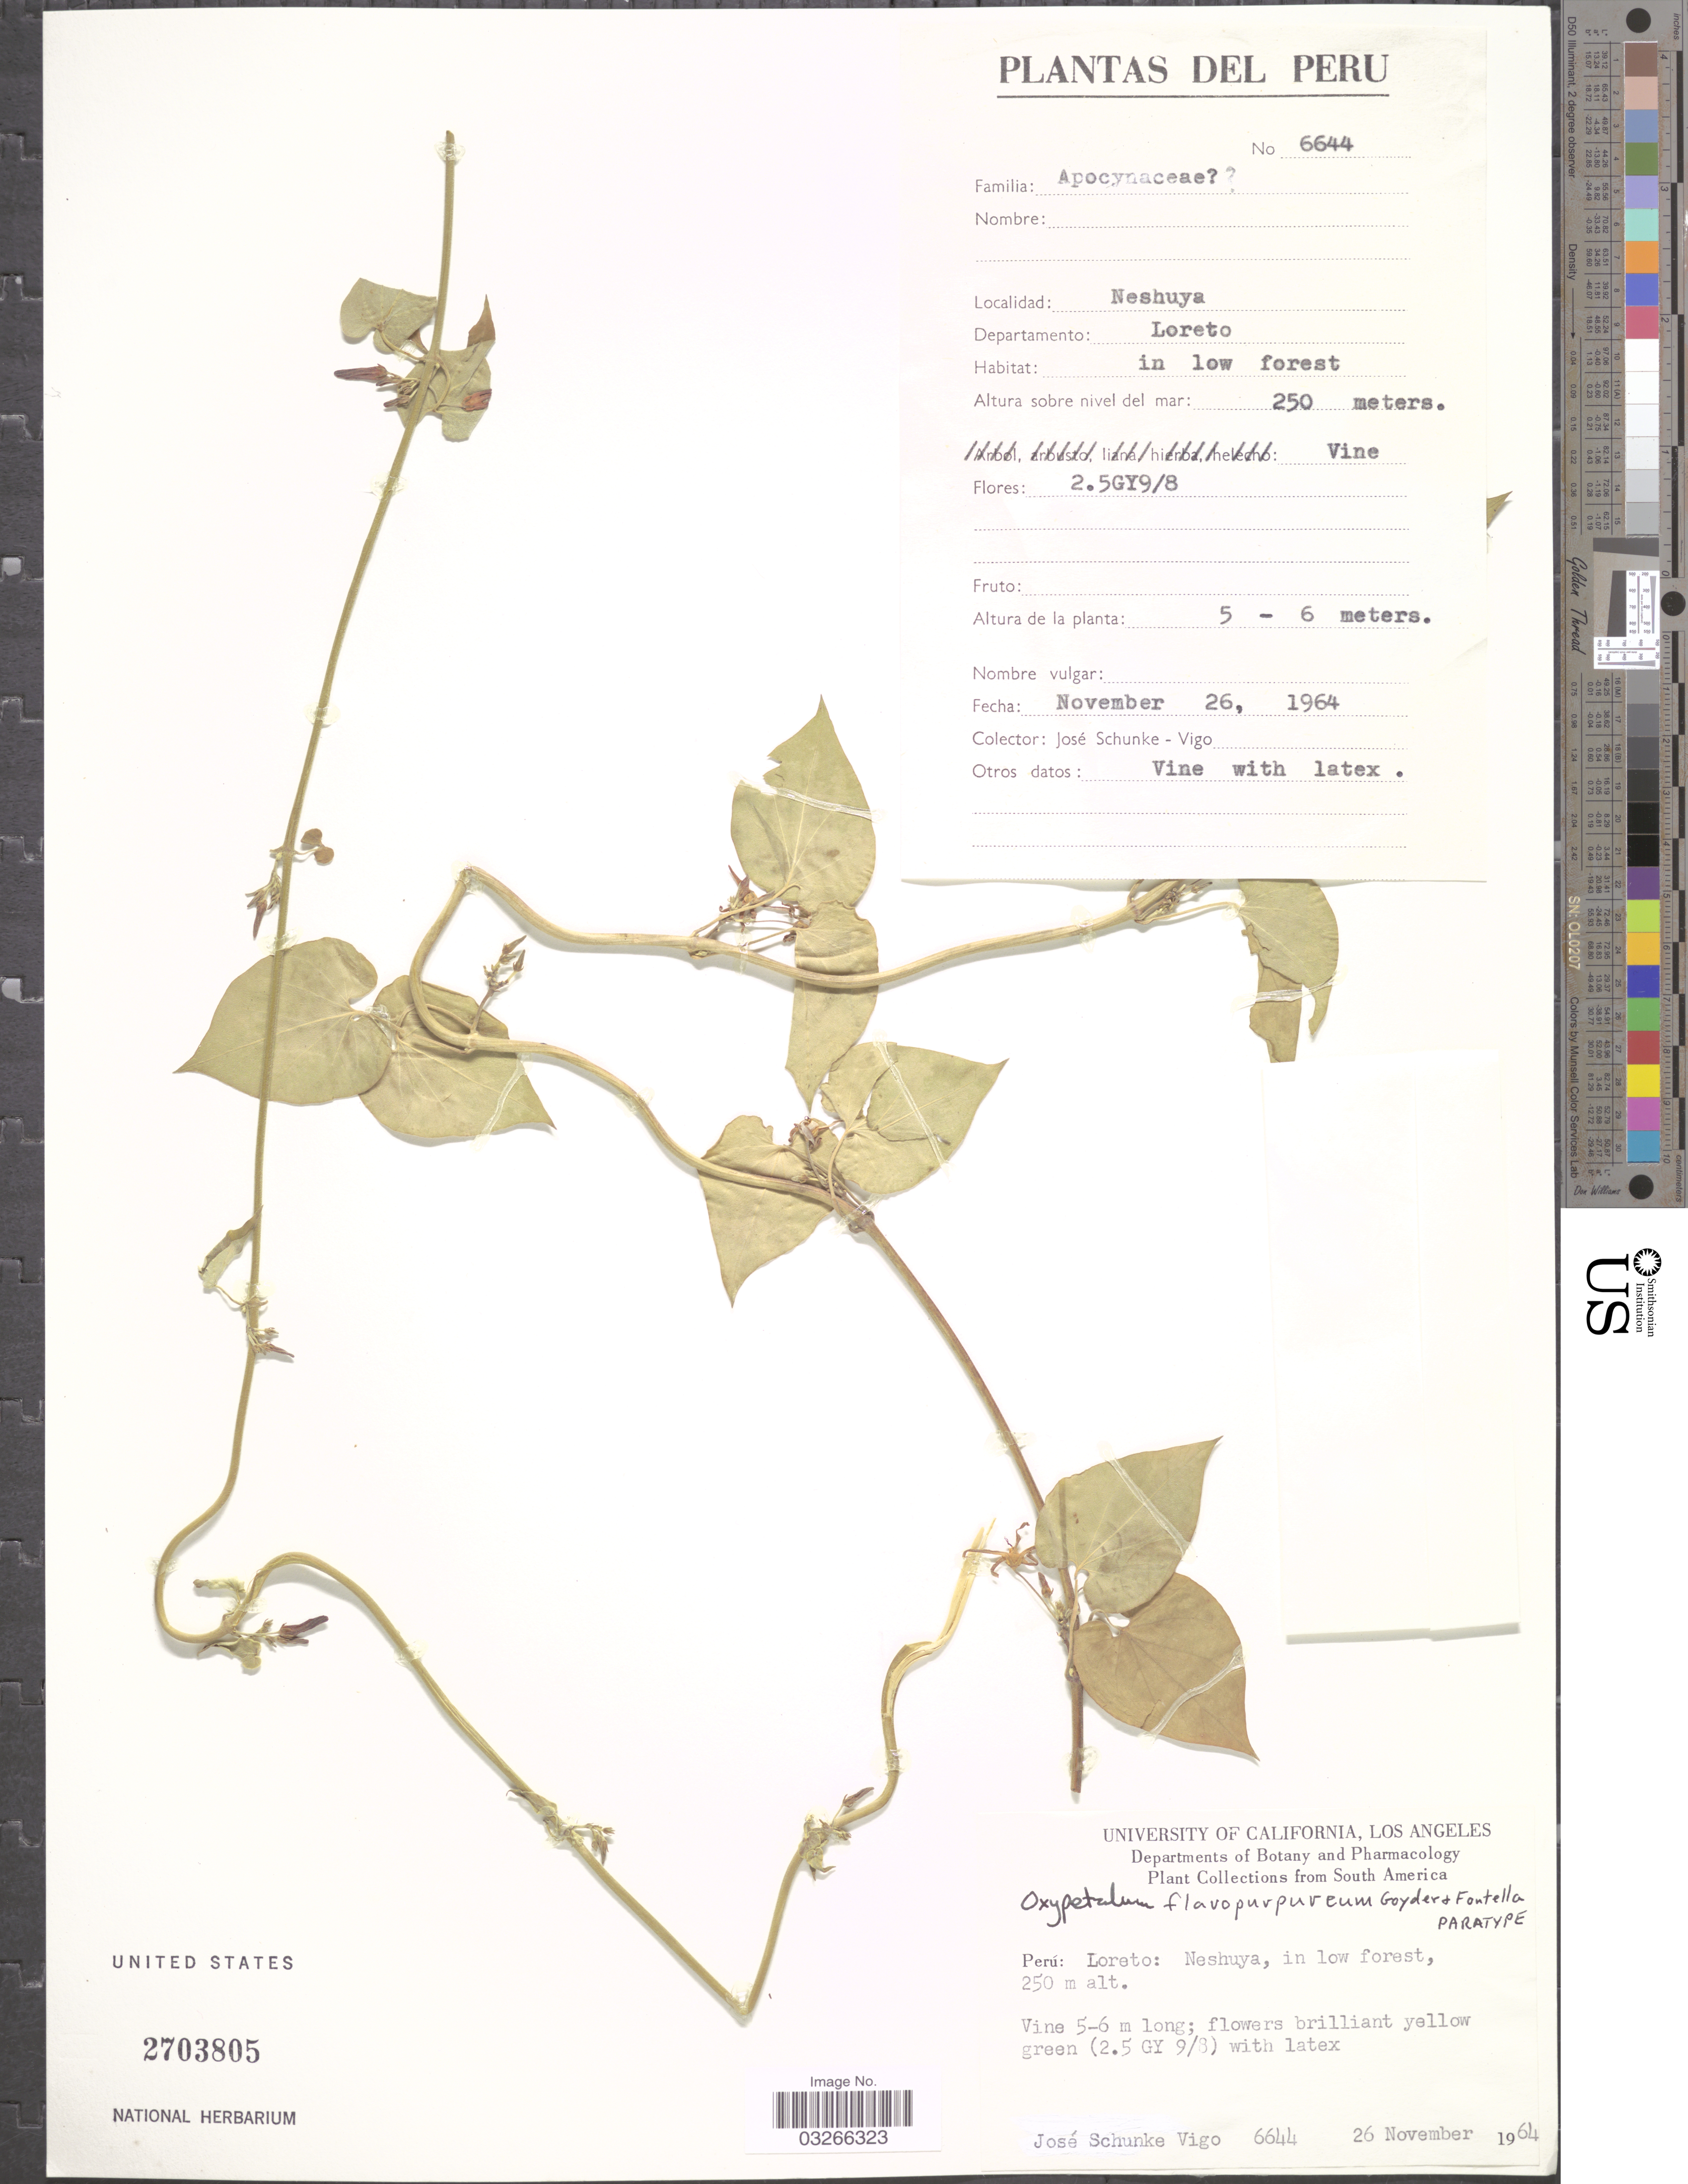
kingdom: Plantae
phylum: Tracheophyta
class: Magnoliopsida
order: Gentianales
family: Apocynaceae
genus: Oxypetalum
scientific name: Oxypetalum flavopurpureum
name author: Goyder & Fontella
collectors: J. Schunke Vigo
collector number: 6644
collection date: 1964-11-26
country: Peru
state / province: Loreto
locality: Loreto: Neshuya, in low forest.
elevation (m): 250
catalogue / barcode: US 2703805